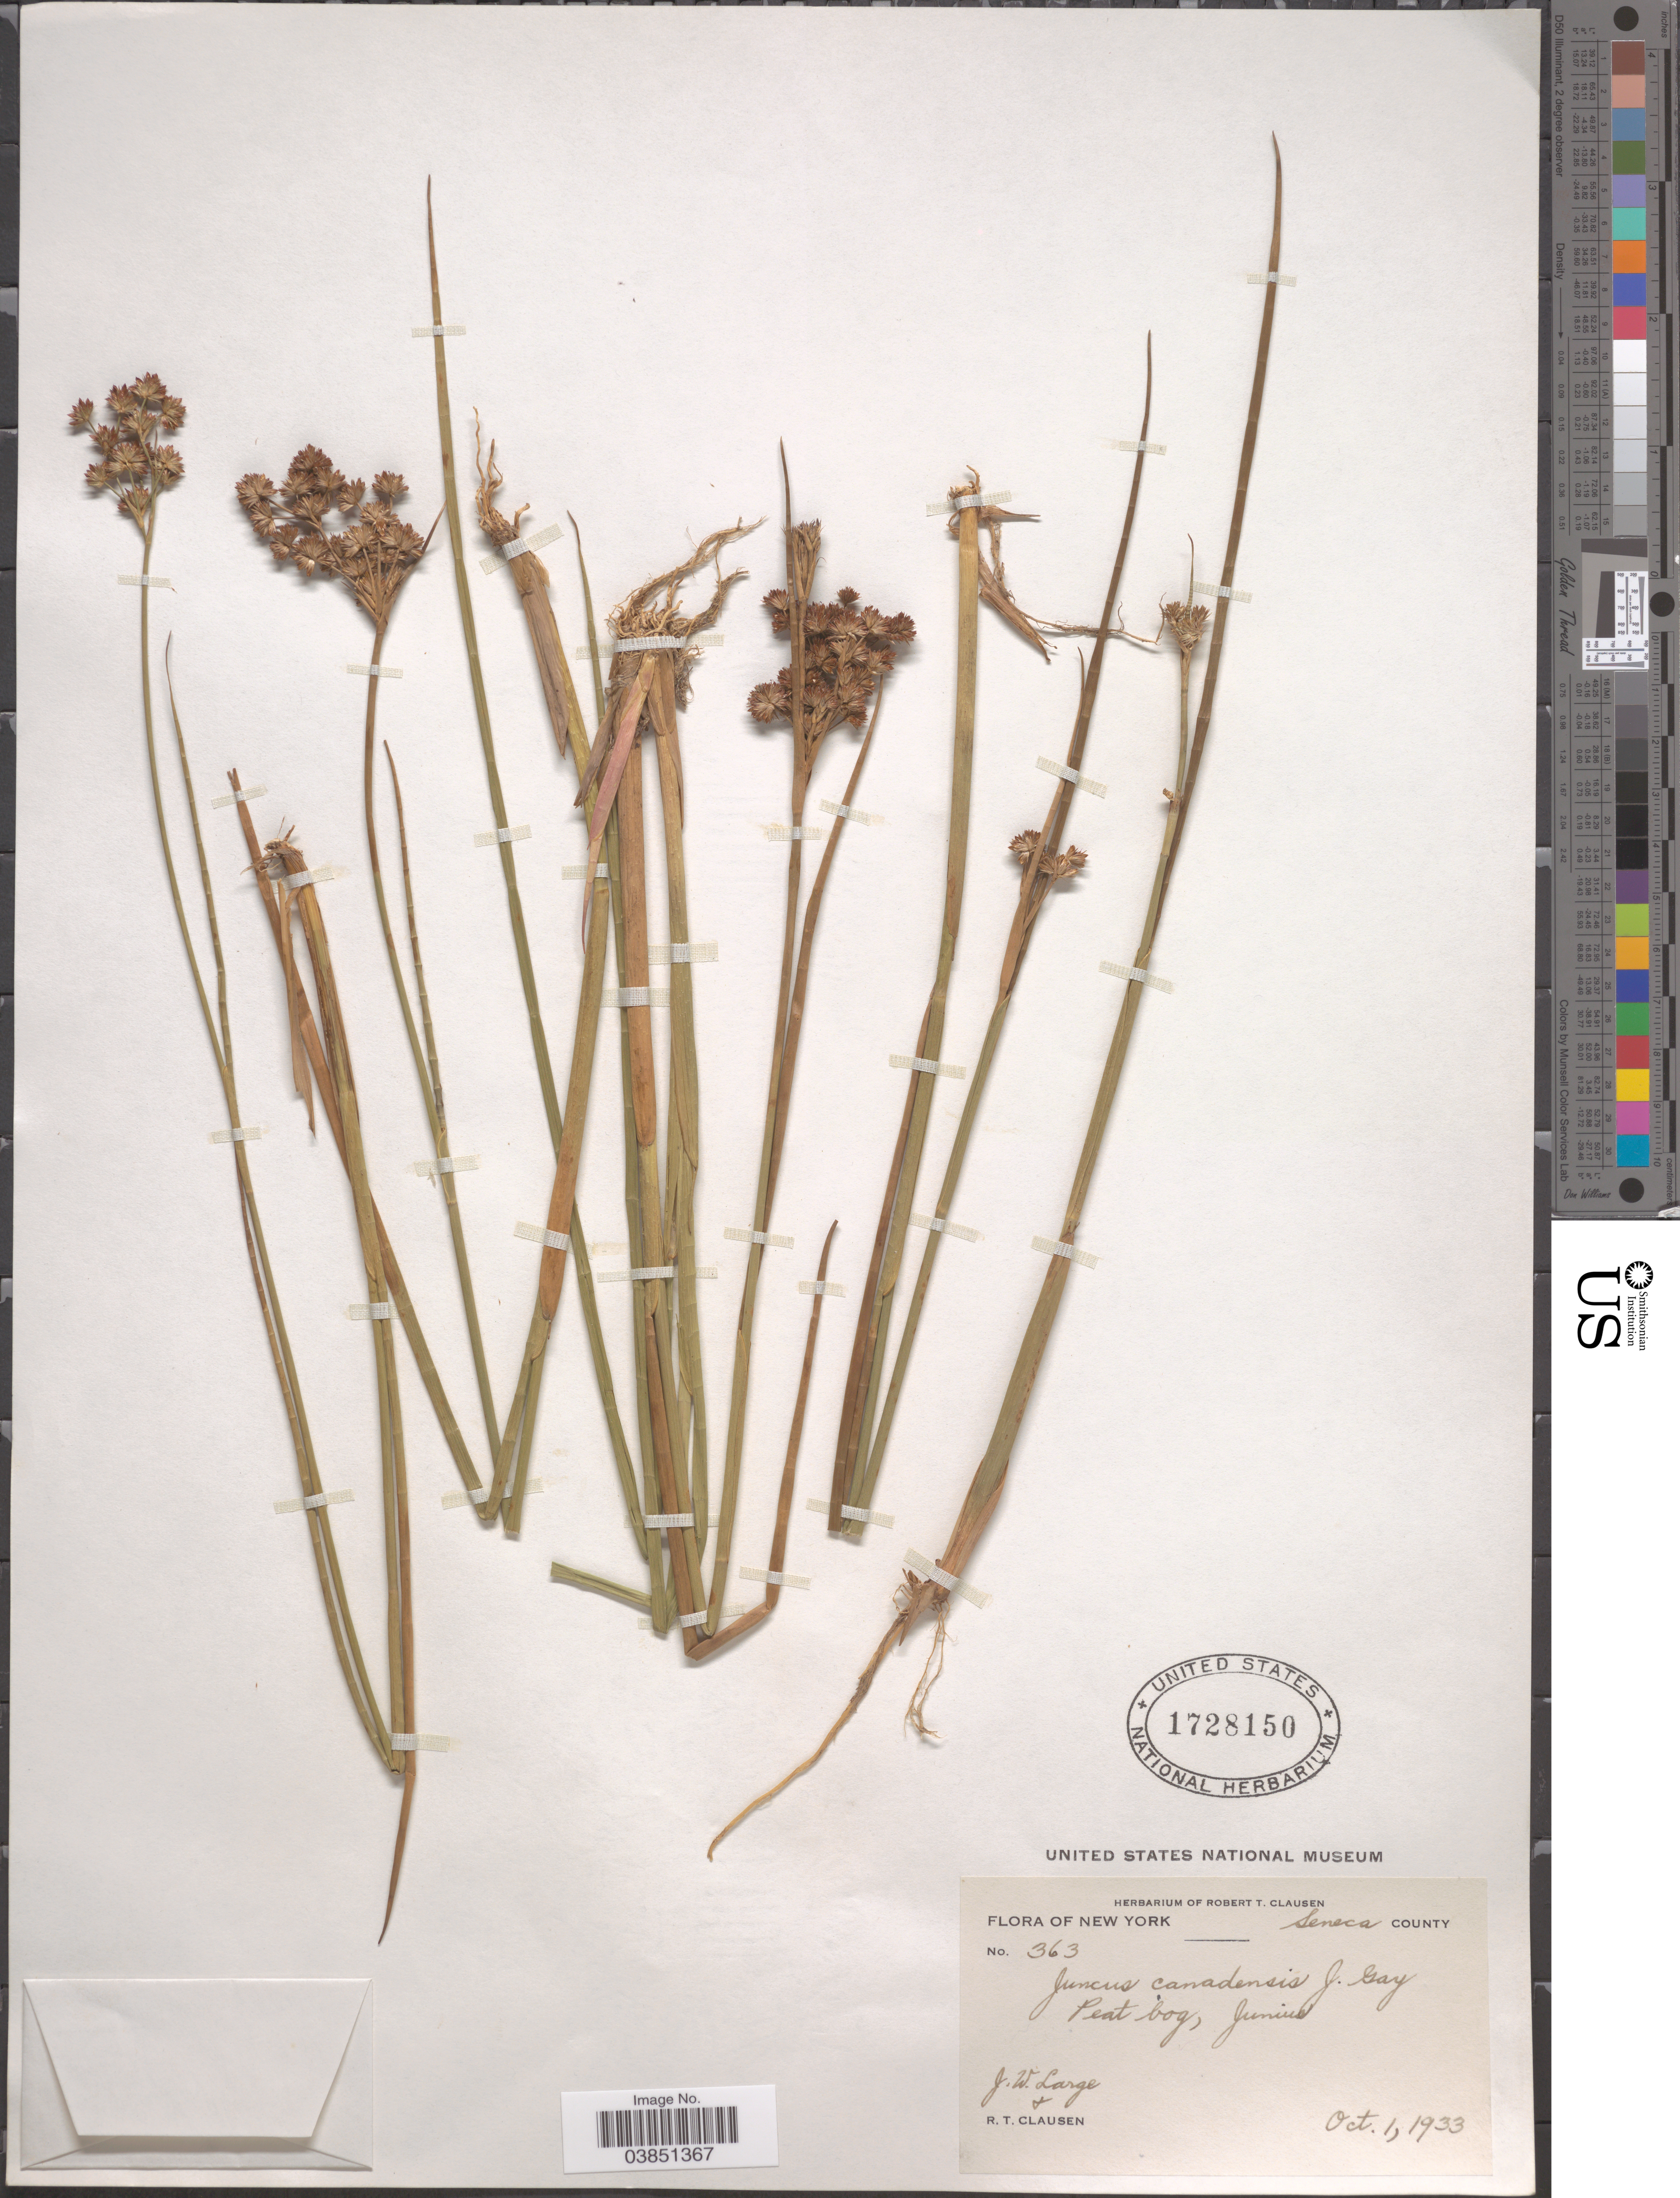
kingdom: Plantae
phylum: Tracheophyta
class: Liliopsida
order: Poales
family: Juncaceae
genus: Juncus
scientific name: Juncus canadensis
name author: J. Gay ex Laharpe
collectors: J. Large & R. T. Clausen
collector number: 363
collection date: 1933-10-01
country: United States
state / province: New York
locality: Seneca County.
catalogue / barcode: US 1728150